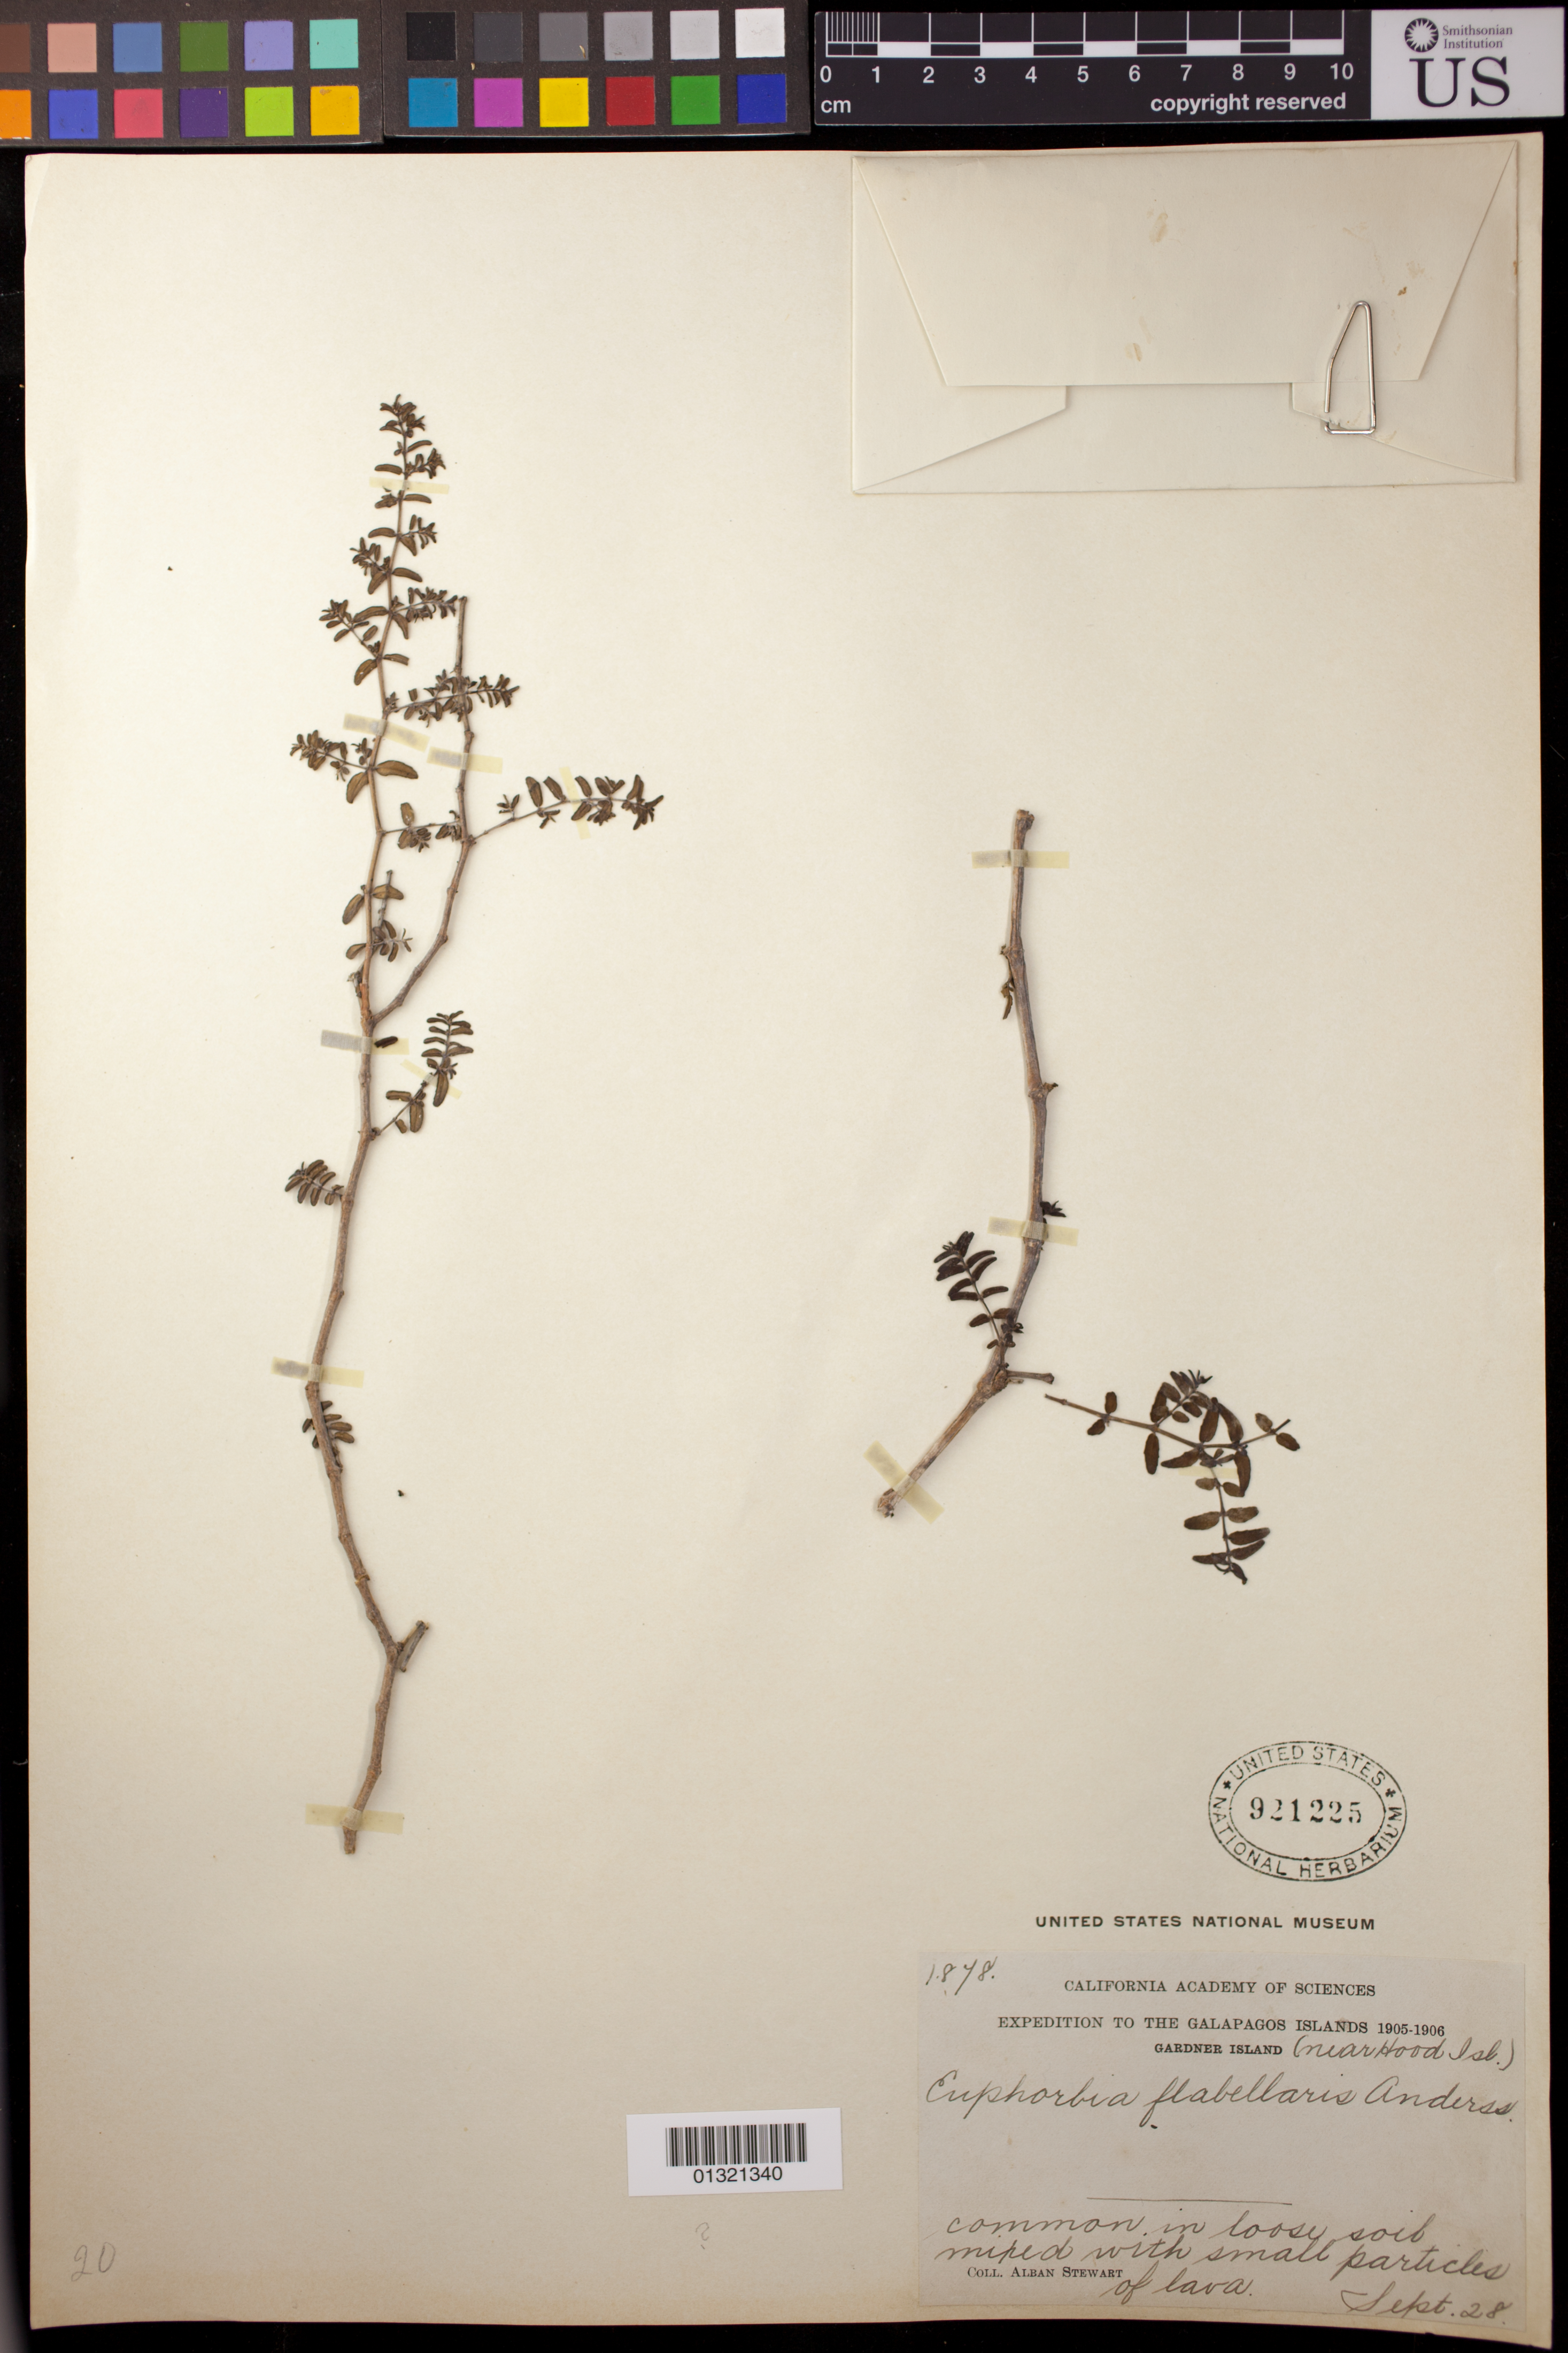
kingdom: Plantae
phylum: Tracheophyta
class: Magnoliopsida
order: Malpighiales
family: Euphorbiaceae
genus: Euphorbia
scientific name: Euphorbia recurva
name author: Hook. f.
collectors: A. Stewart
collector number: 1878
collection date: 1905-09-28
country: Ecuador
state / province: Colón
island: Gardner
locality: Gardner Island (near Hood Isl.)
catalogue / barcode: US 921225